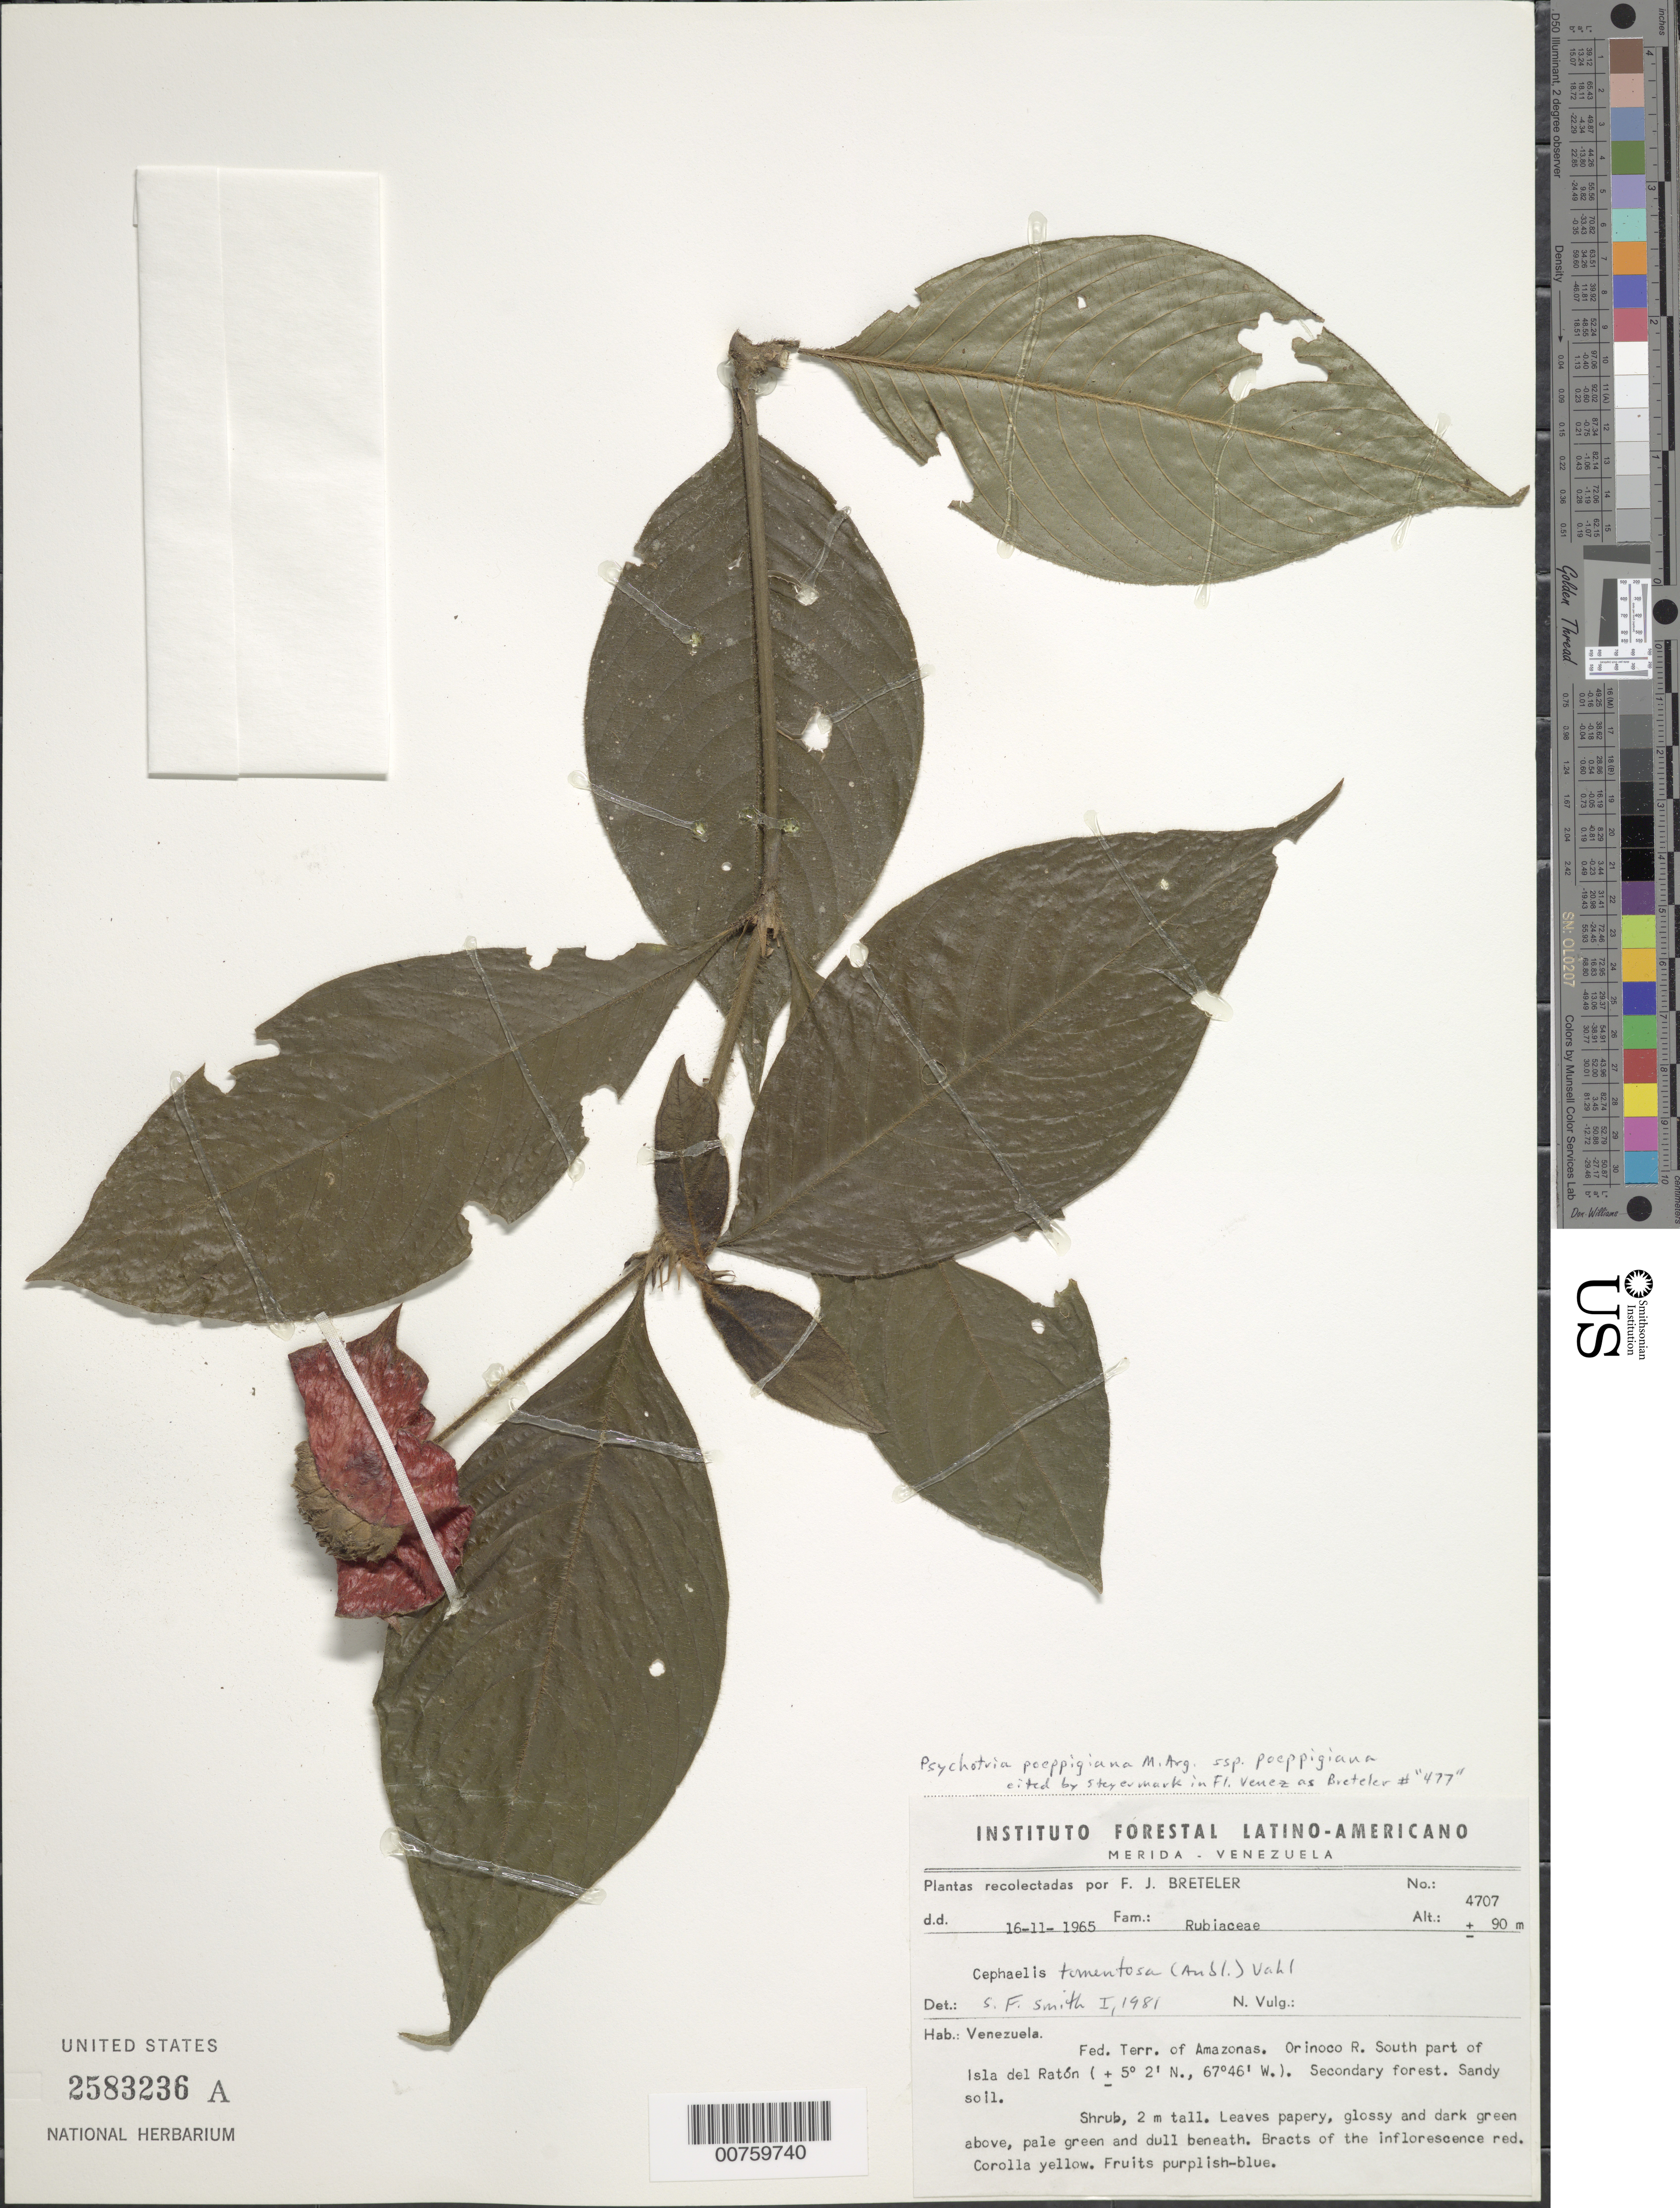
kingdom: Plantae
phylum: Tracheophyta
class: Magnoliopsida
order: Gentianales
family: Rubiaceae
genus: Psychotria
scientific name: Psychotria poeppigiana subsp. poeppigiana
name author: Müll. Arg.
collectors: F. J. Breteler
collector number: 4707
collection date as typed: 16-Nov-65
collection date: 1965-11-16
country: Venezuela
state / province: Amazonas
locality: Orinoco R., southern part of Isla del Raton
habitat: Secondary forest, sandy soil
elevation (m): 90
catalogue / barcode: US 2583236A